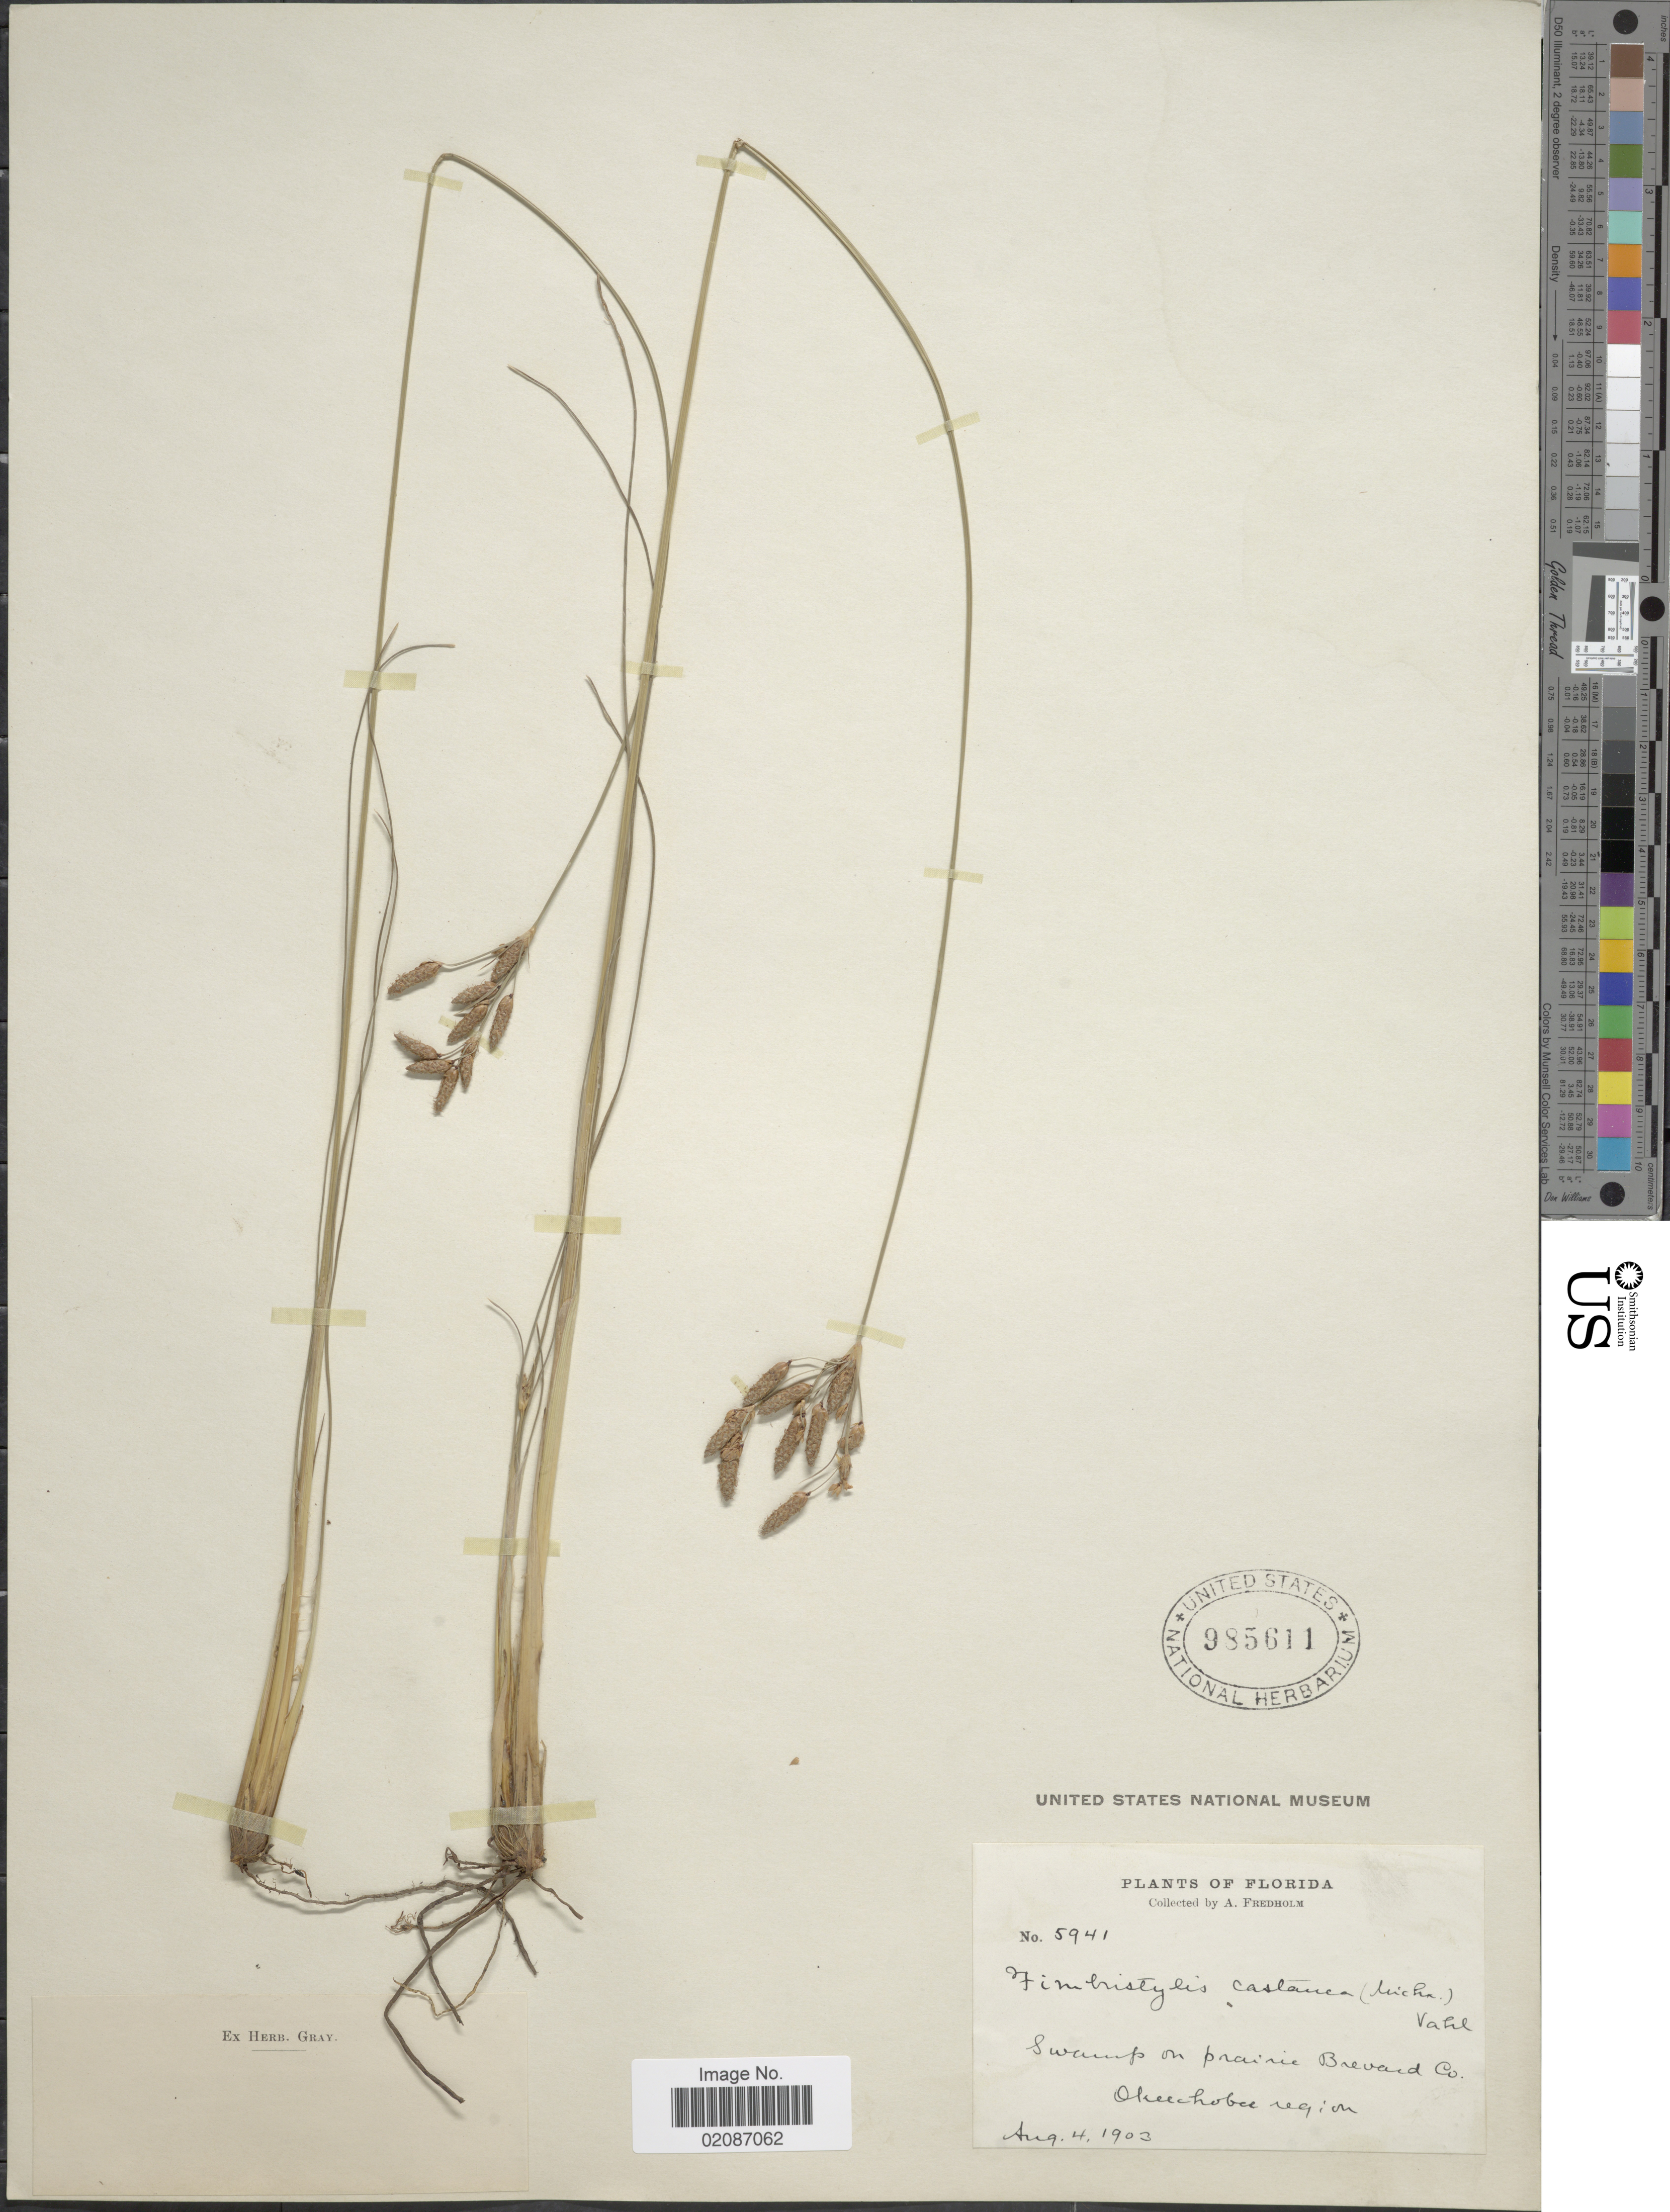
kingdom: Plantae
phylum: Tracheophyta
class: Liliopsida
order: Poales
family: Cyperaceae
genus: Fimbristylis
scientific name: Fimbristylis spadicea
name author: (L.) Vahl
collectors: A. Fredholm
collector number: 5941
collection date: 1903-08-04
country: United States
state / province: Florida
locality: Brevard Co, Okeechobee region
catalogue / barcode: US 985611